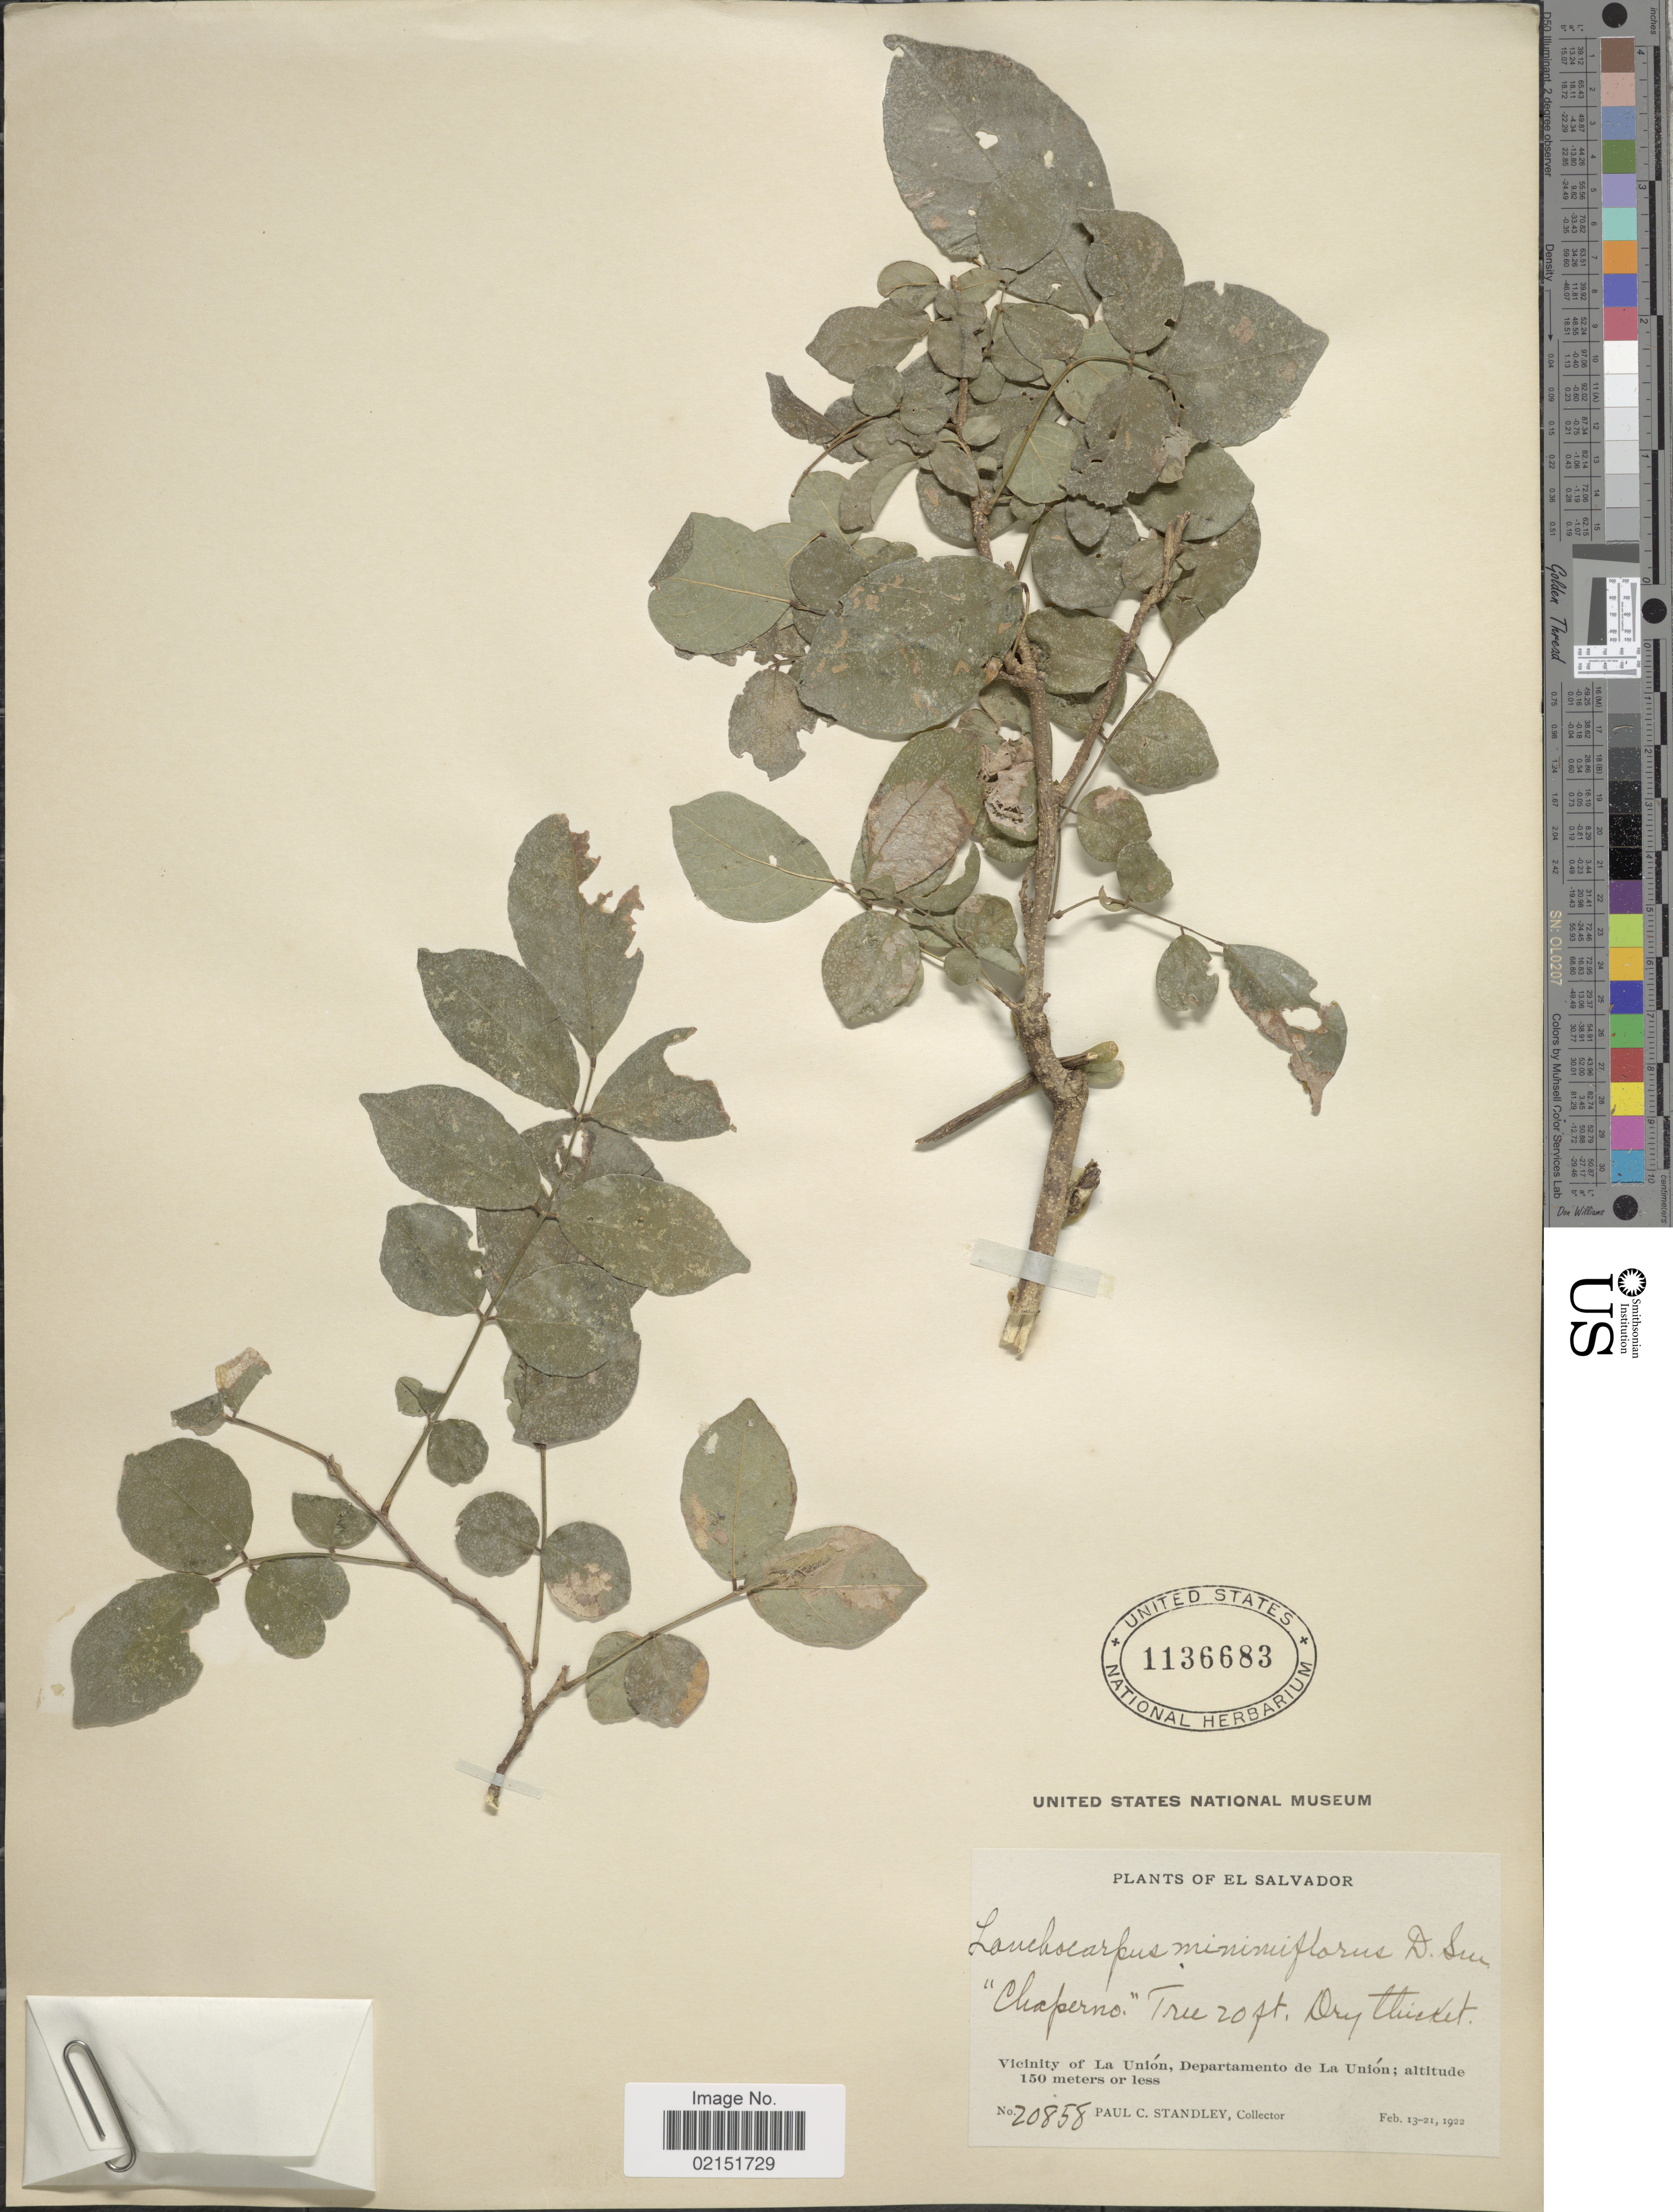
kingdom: Plantae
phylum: Tracheophyta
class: Magnoliopsida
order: Fabales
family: Fabaceae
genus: Lonchocarpus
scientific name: Lonchocarpus minimiflorus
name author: Donn. Sm.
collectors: P. C. Standley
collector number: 20858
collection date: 1922-02-13/1922-02-21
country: El Salvador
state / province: La Union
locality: Vicinity of La Union, departamento de La Union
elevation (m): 150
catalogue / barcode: US 1136683